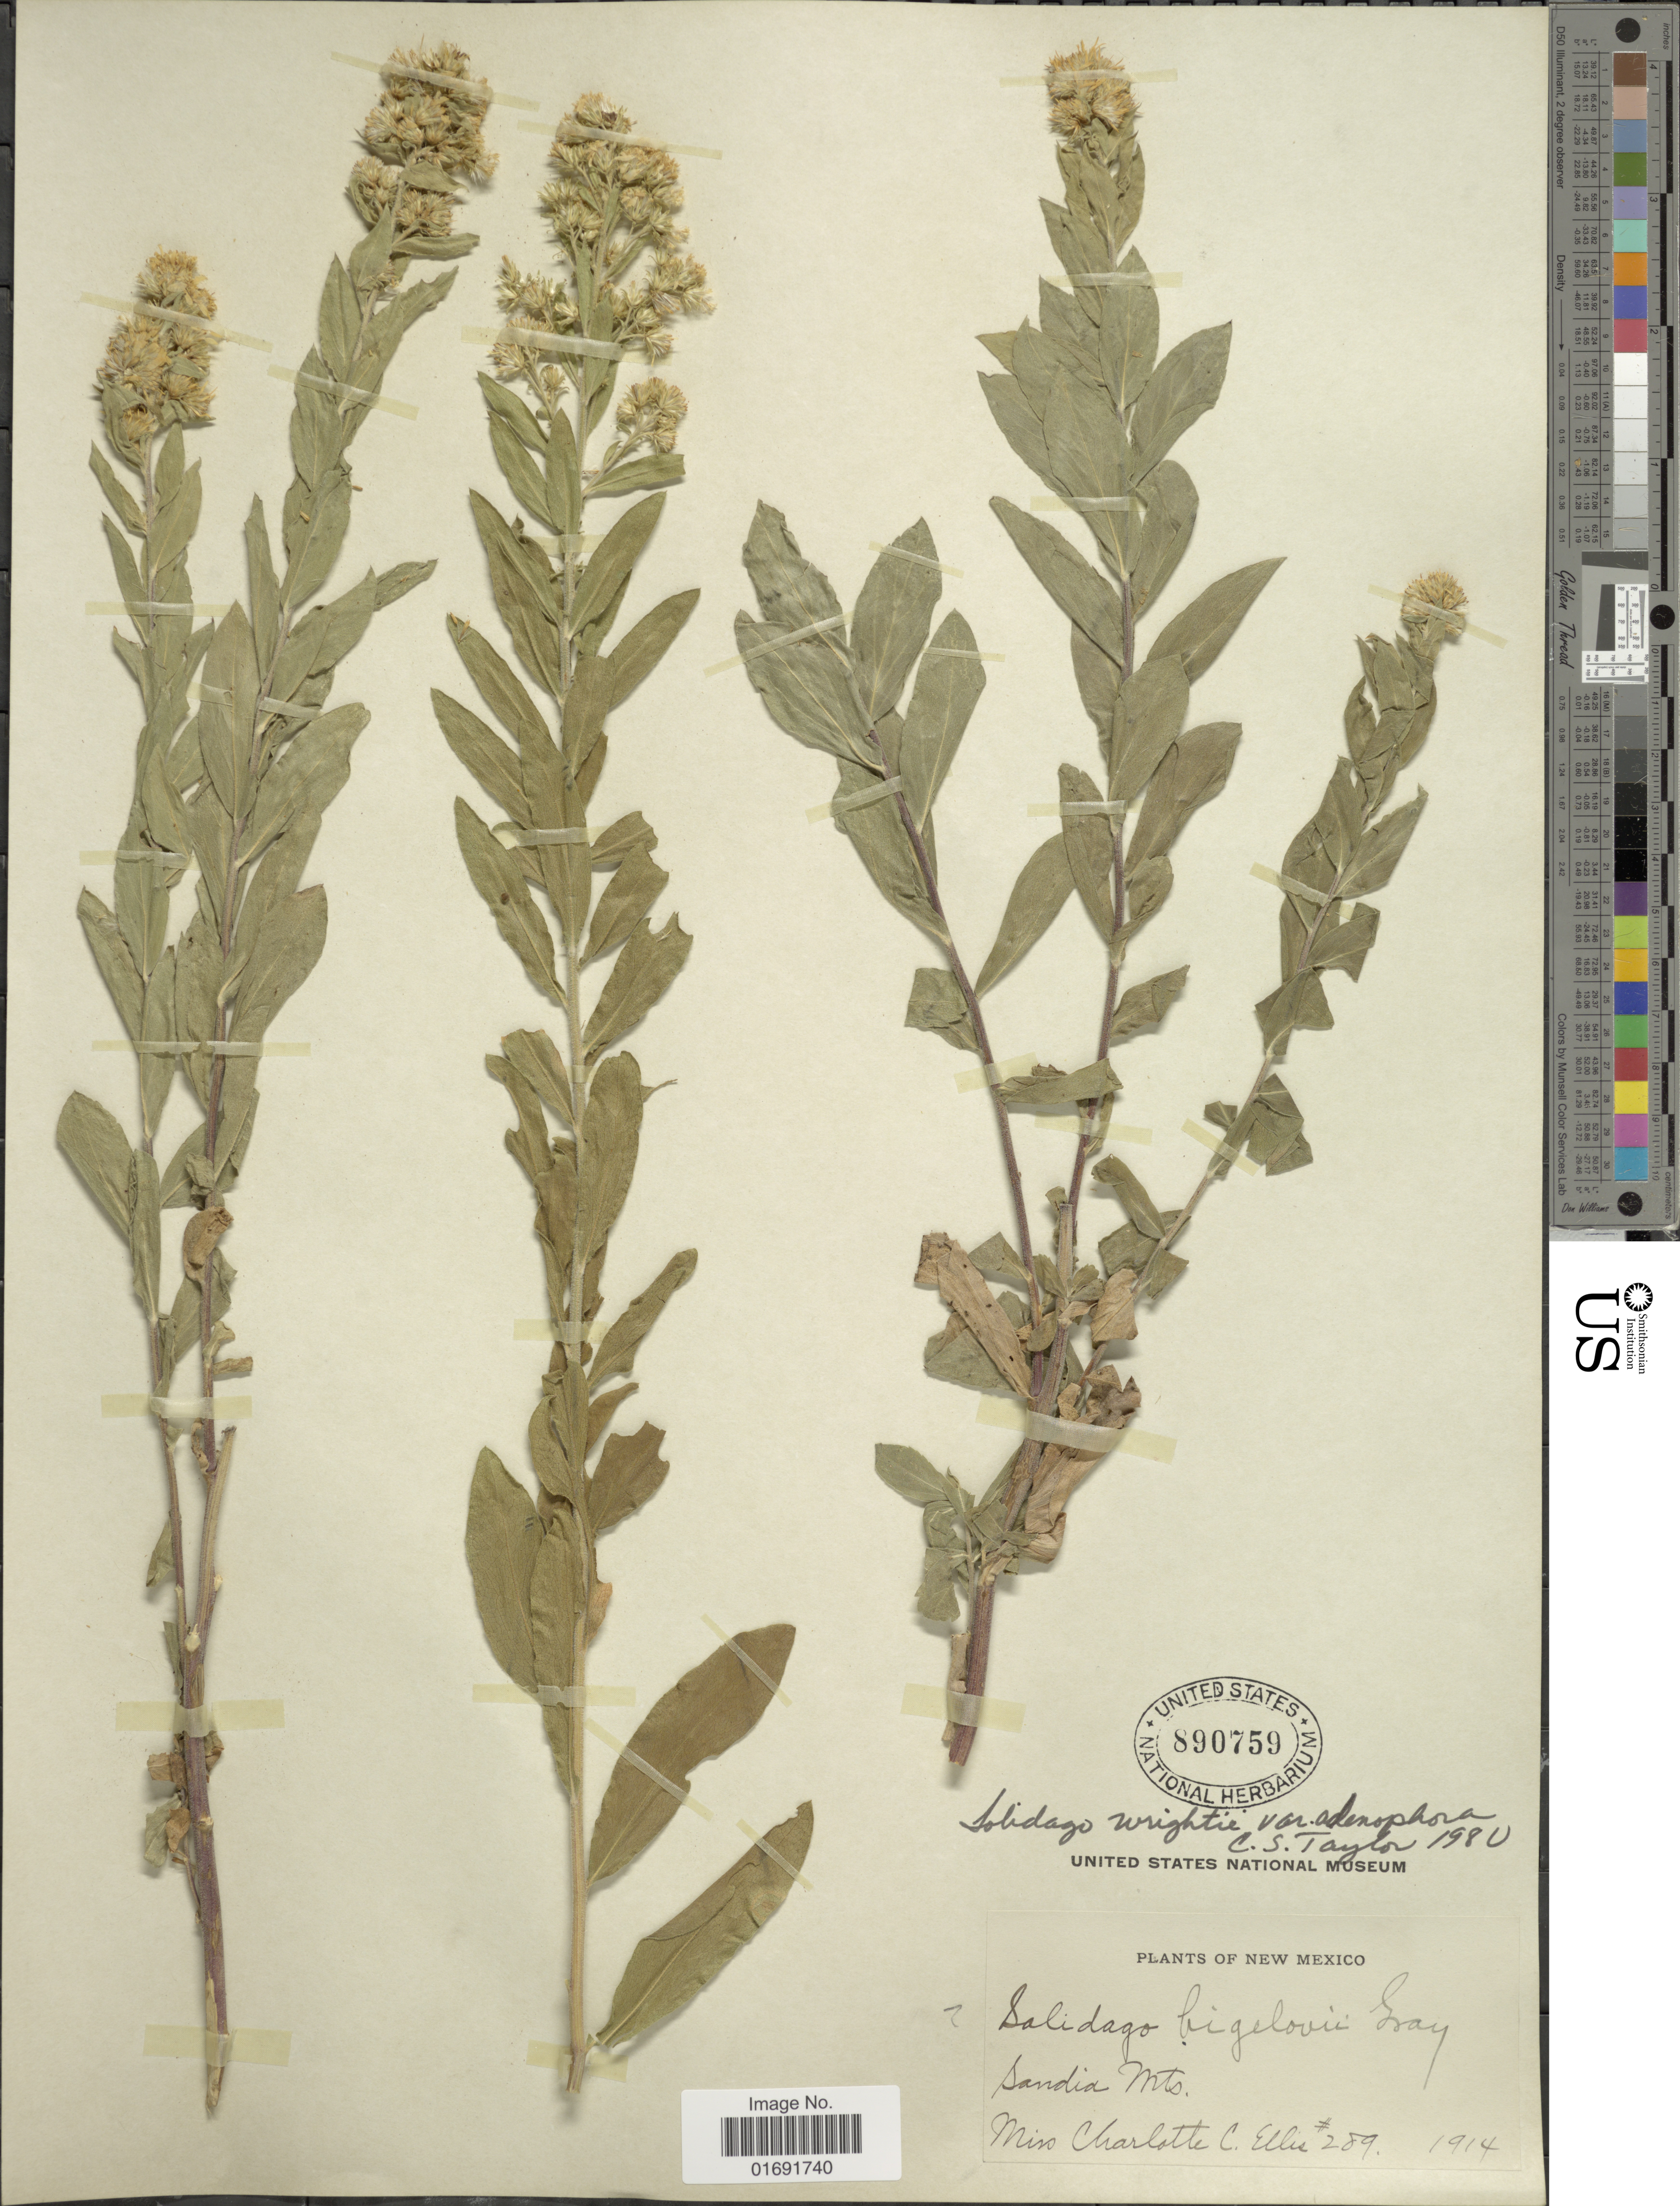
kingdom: Plantae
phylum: Tracheophyta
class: Magnoliopsida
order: Asterales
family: Asteraceae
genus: Solidago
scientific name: Solidago wrightii var. adenophora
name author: S.F. Blake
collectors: C. C. Ellis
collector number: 289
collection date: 1914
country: United States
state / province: New Mexico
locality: Sandia Mts.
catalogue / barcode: US 890759